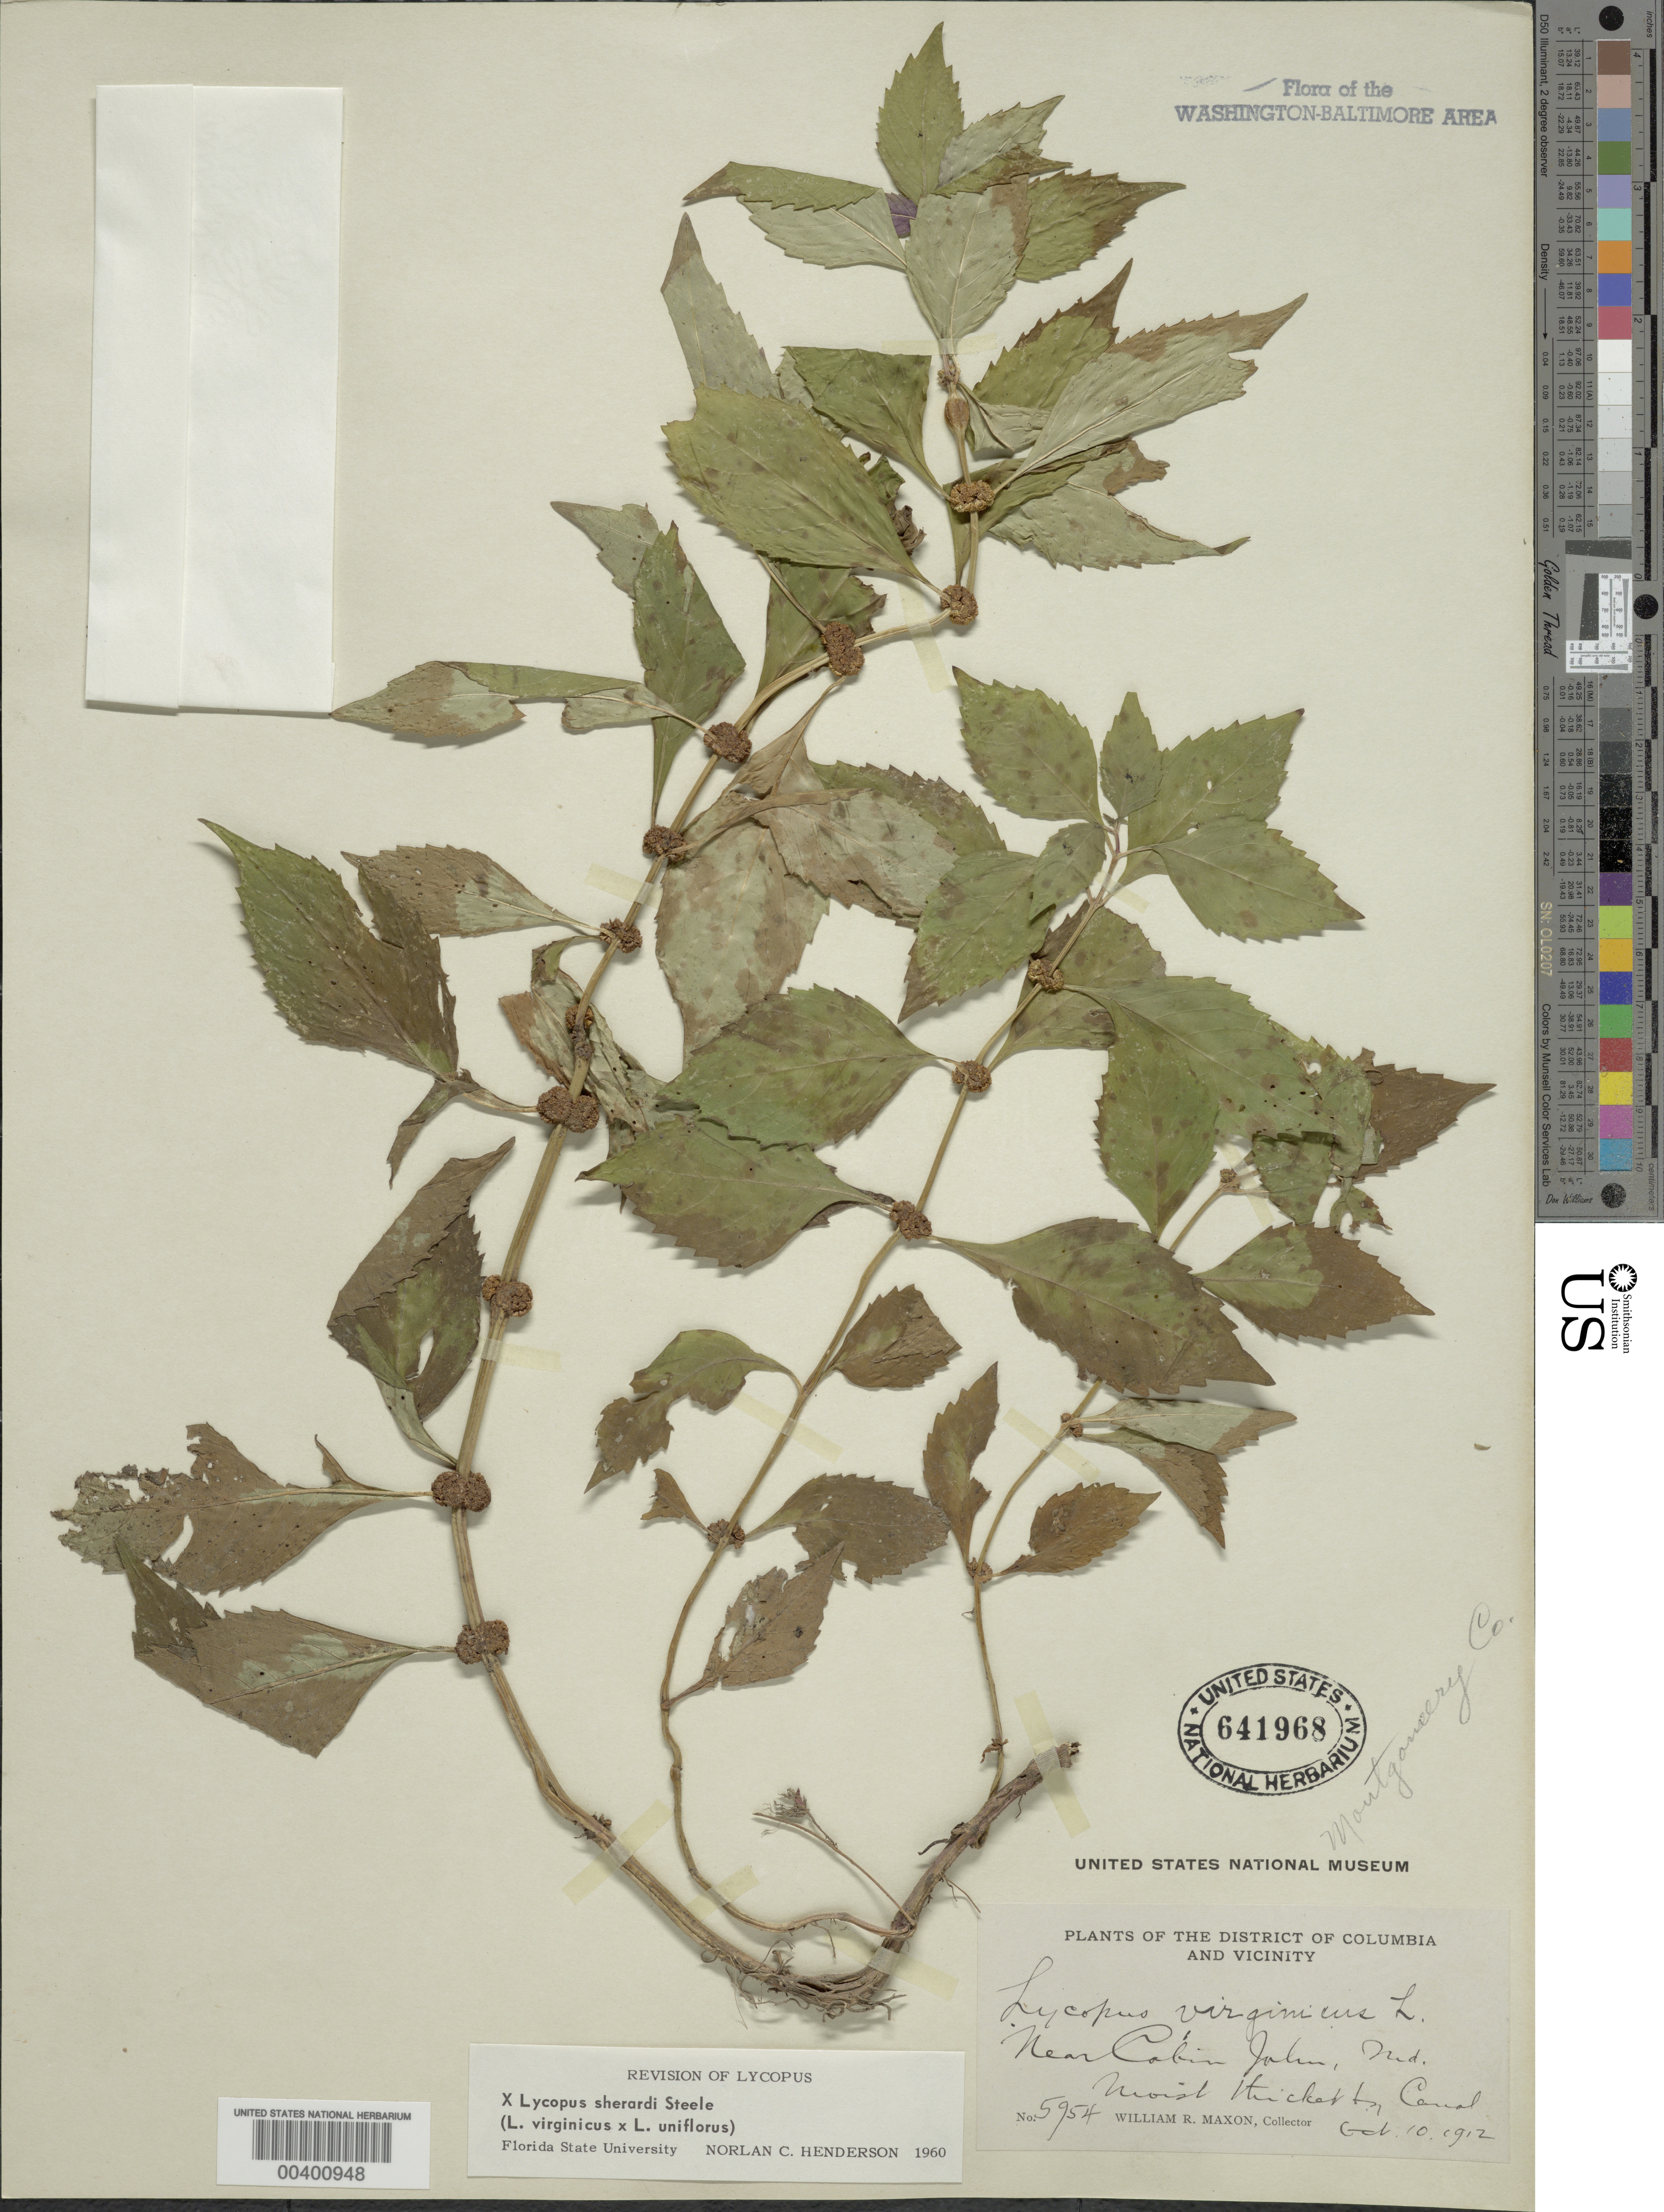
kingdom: Plantae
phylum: Tracheophyta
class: Magnoliopsida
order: Lamiales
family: Lamiaceae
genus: Lycopus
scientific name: Lycopus x sherardii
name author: E.S. Steele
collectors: W. R. Maxon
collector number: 5954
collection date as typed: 10 Oct 1912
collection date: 1912-10-10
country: United States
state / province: Maryland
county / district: Montgomery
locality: Near Cabin John C. & O. Canal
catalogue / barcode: US 641968